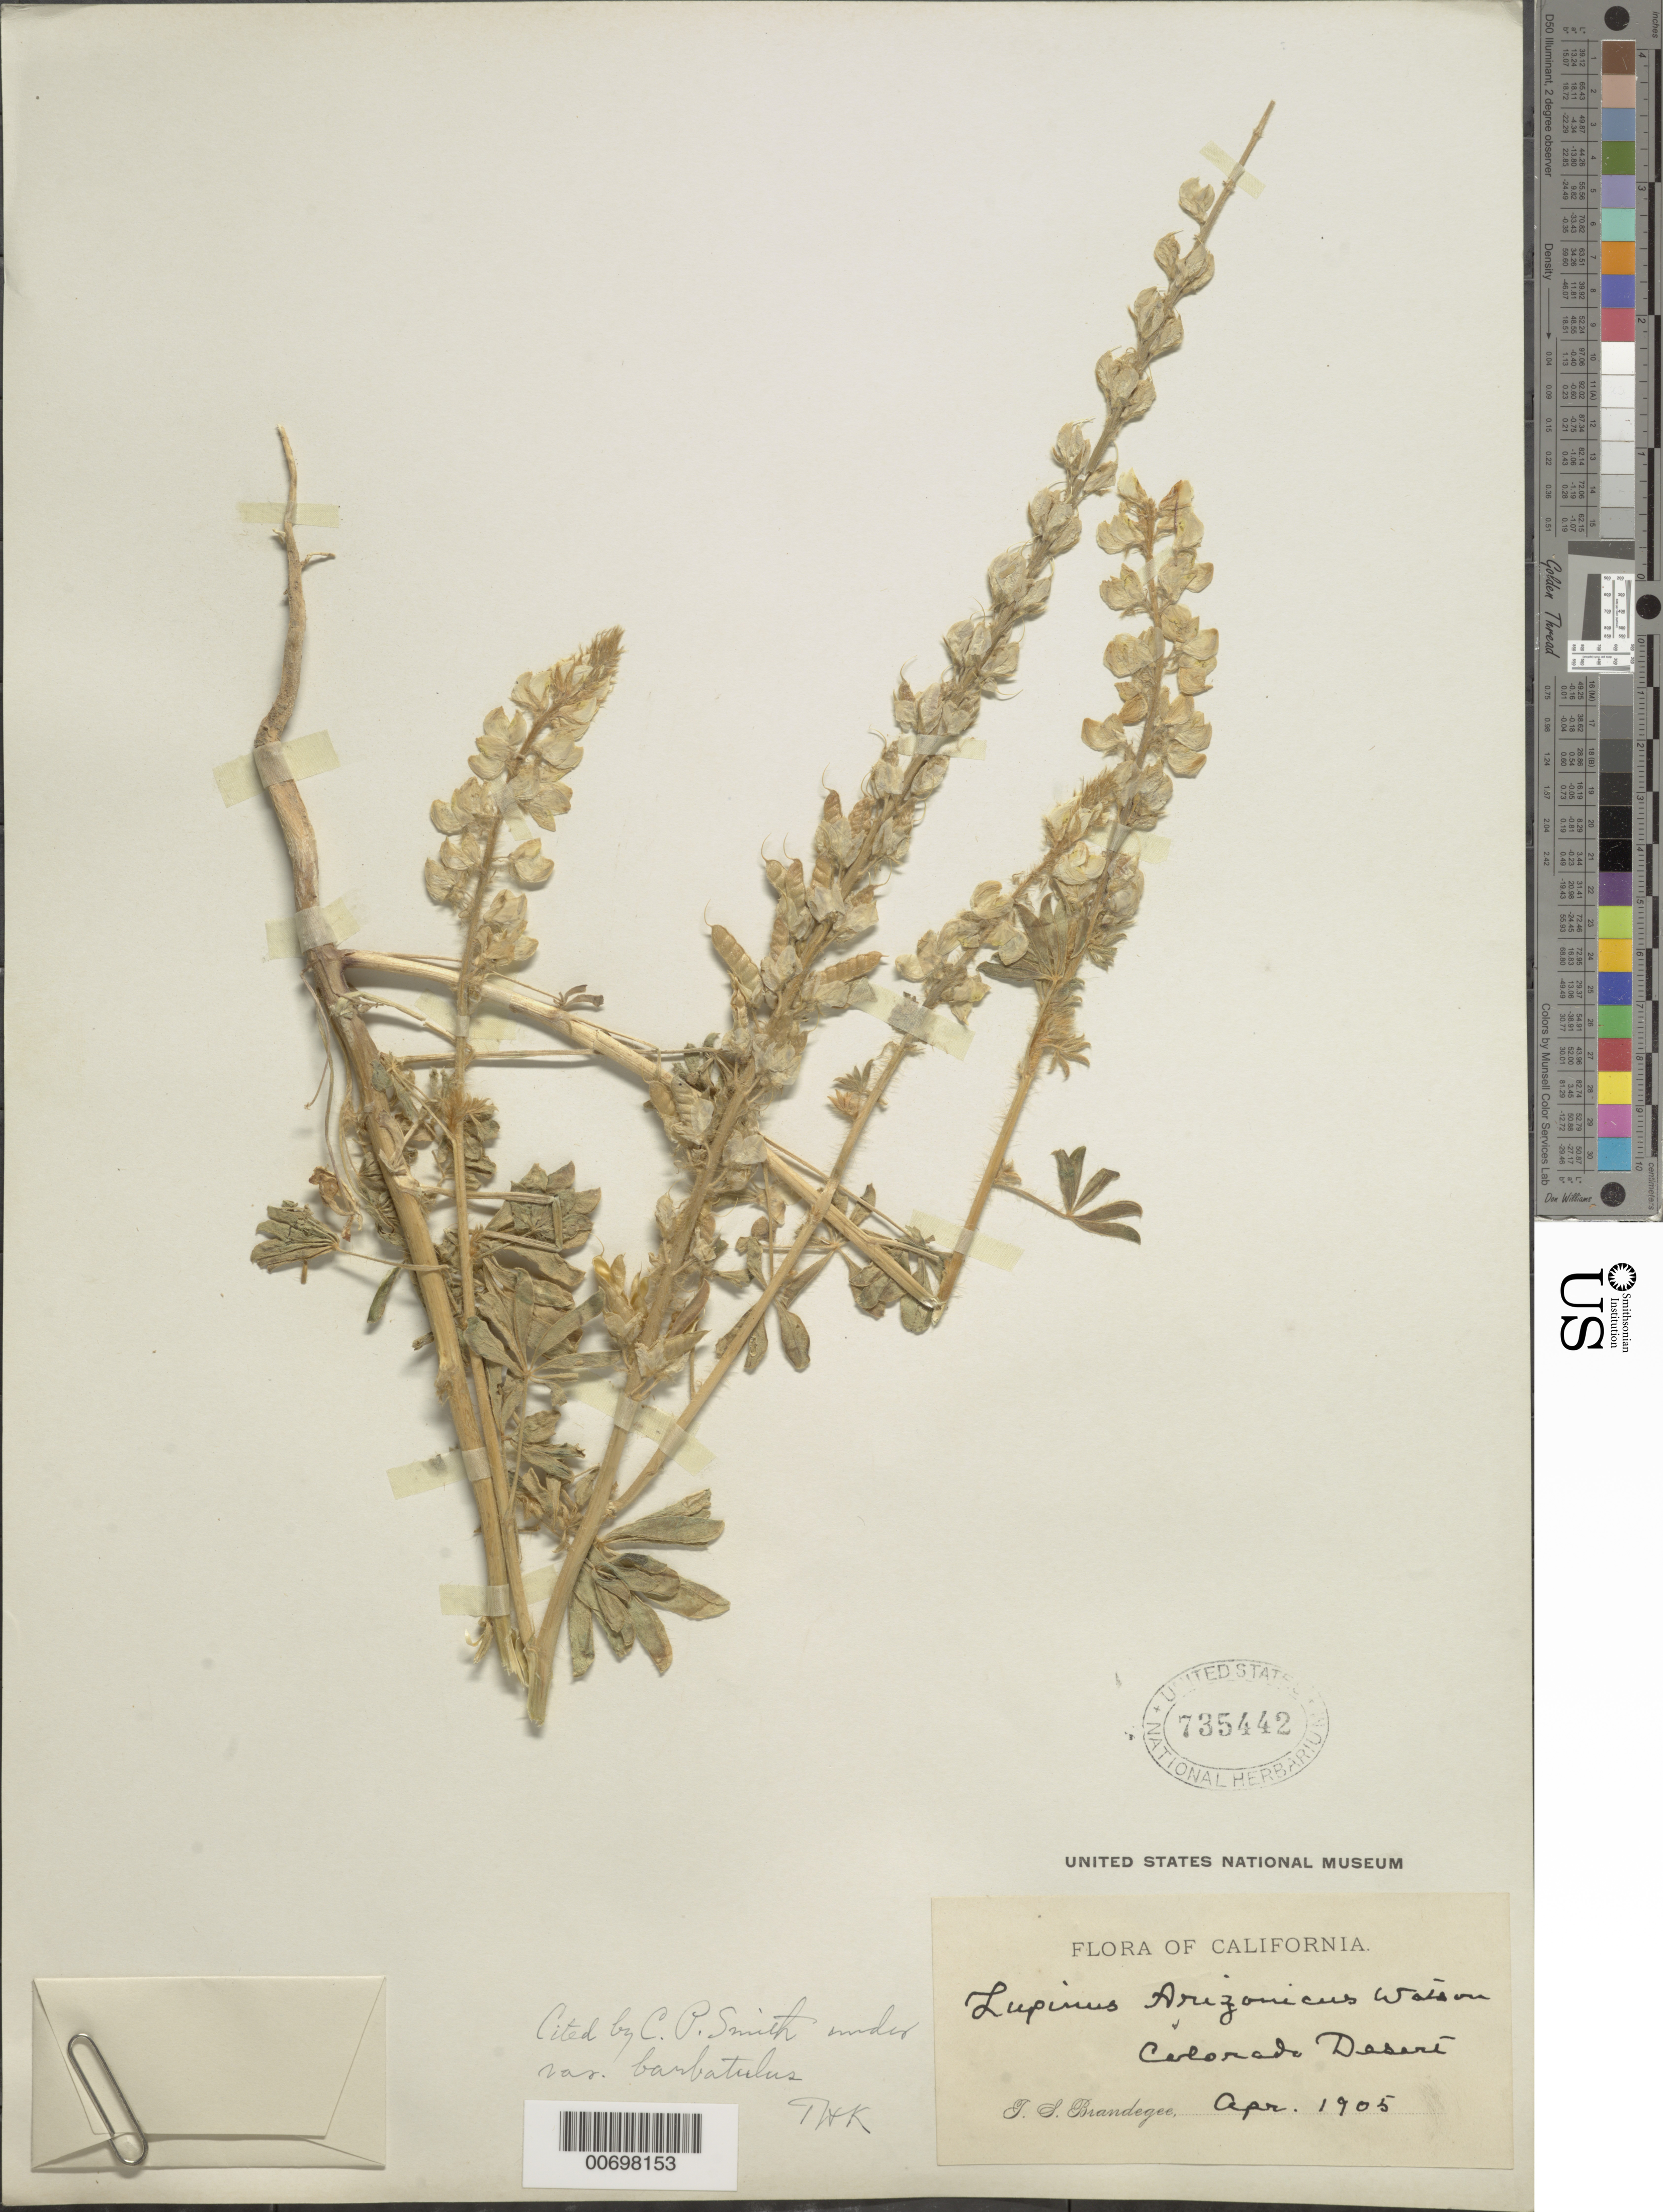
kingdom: Plantae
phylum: Tracheophyta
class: Magnoliopsida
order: Fabales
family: Fabaceae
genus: Lupinus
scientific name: Lupinus arizonicus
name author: (S. Watson) S. Watson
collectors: J. S. Brandegee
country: United States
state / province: California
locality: Colorado Desert.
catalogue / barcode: US 735442